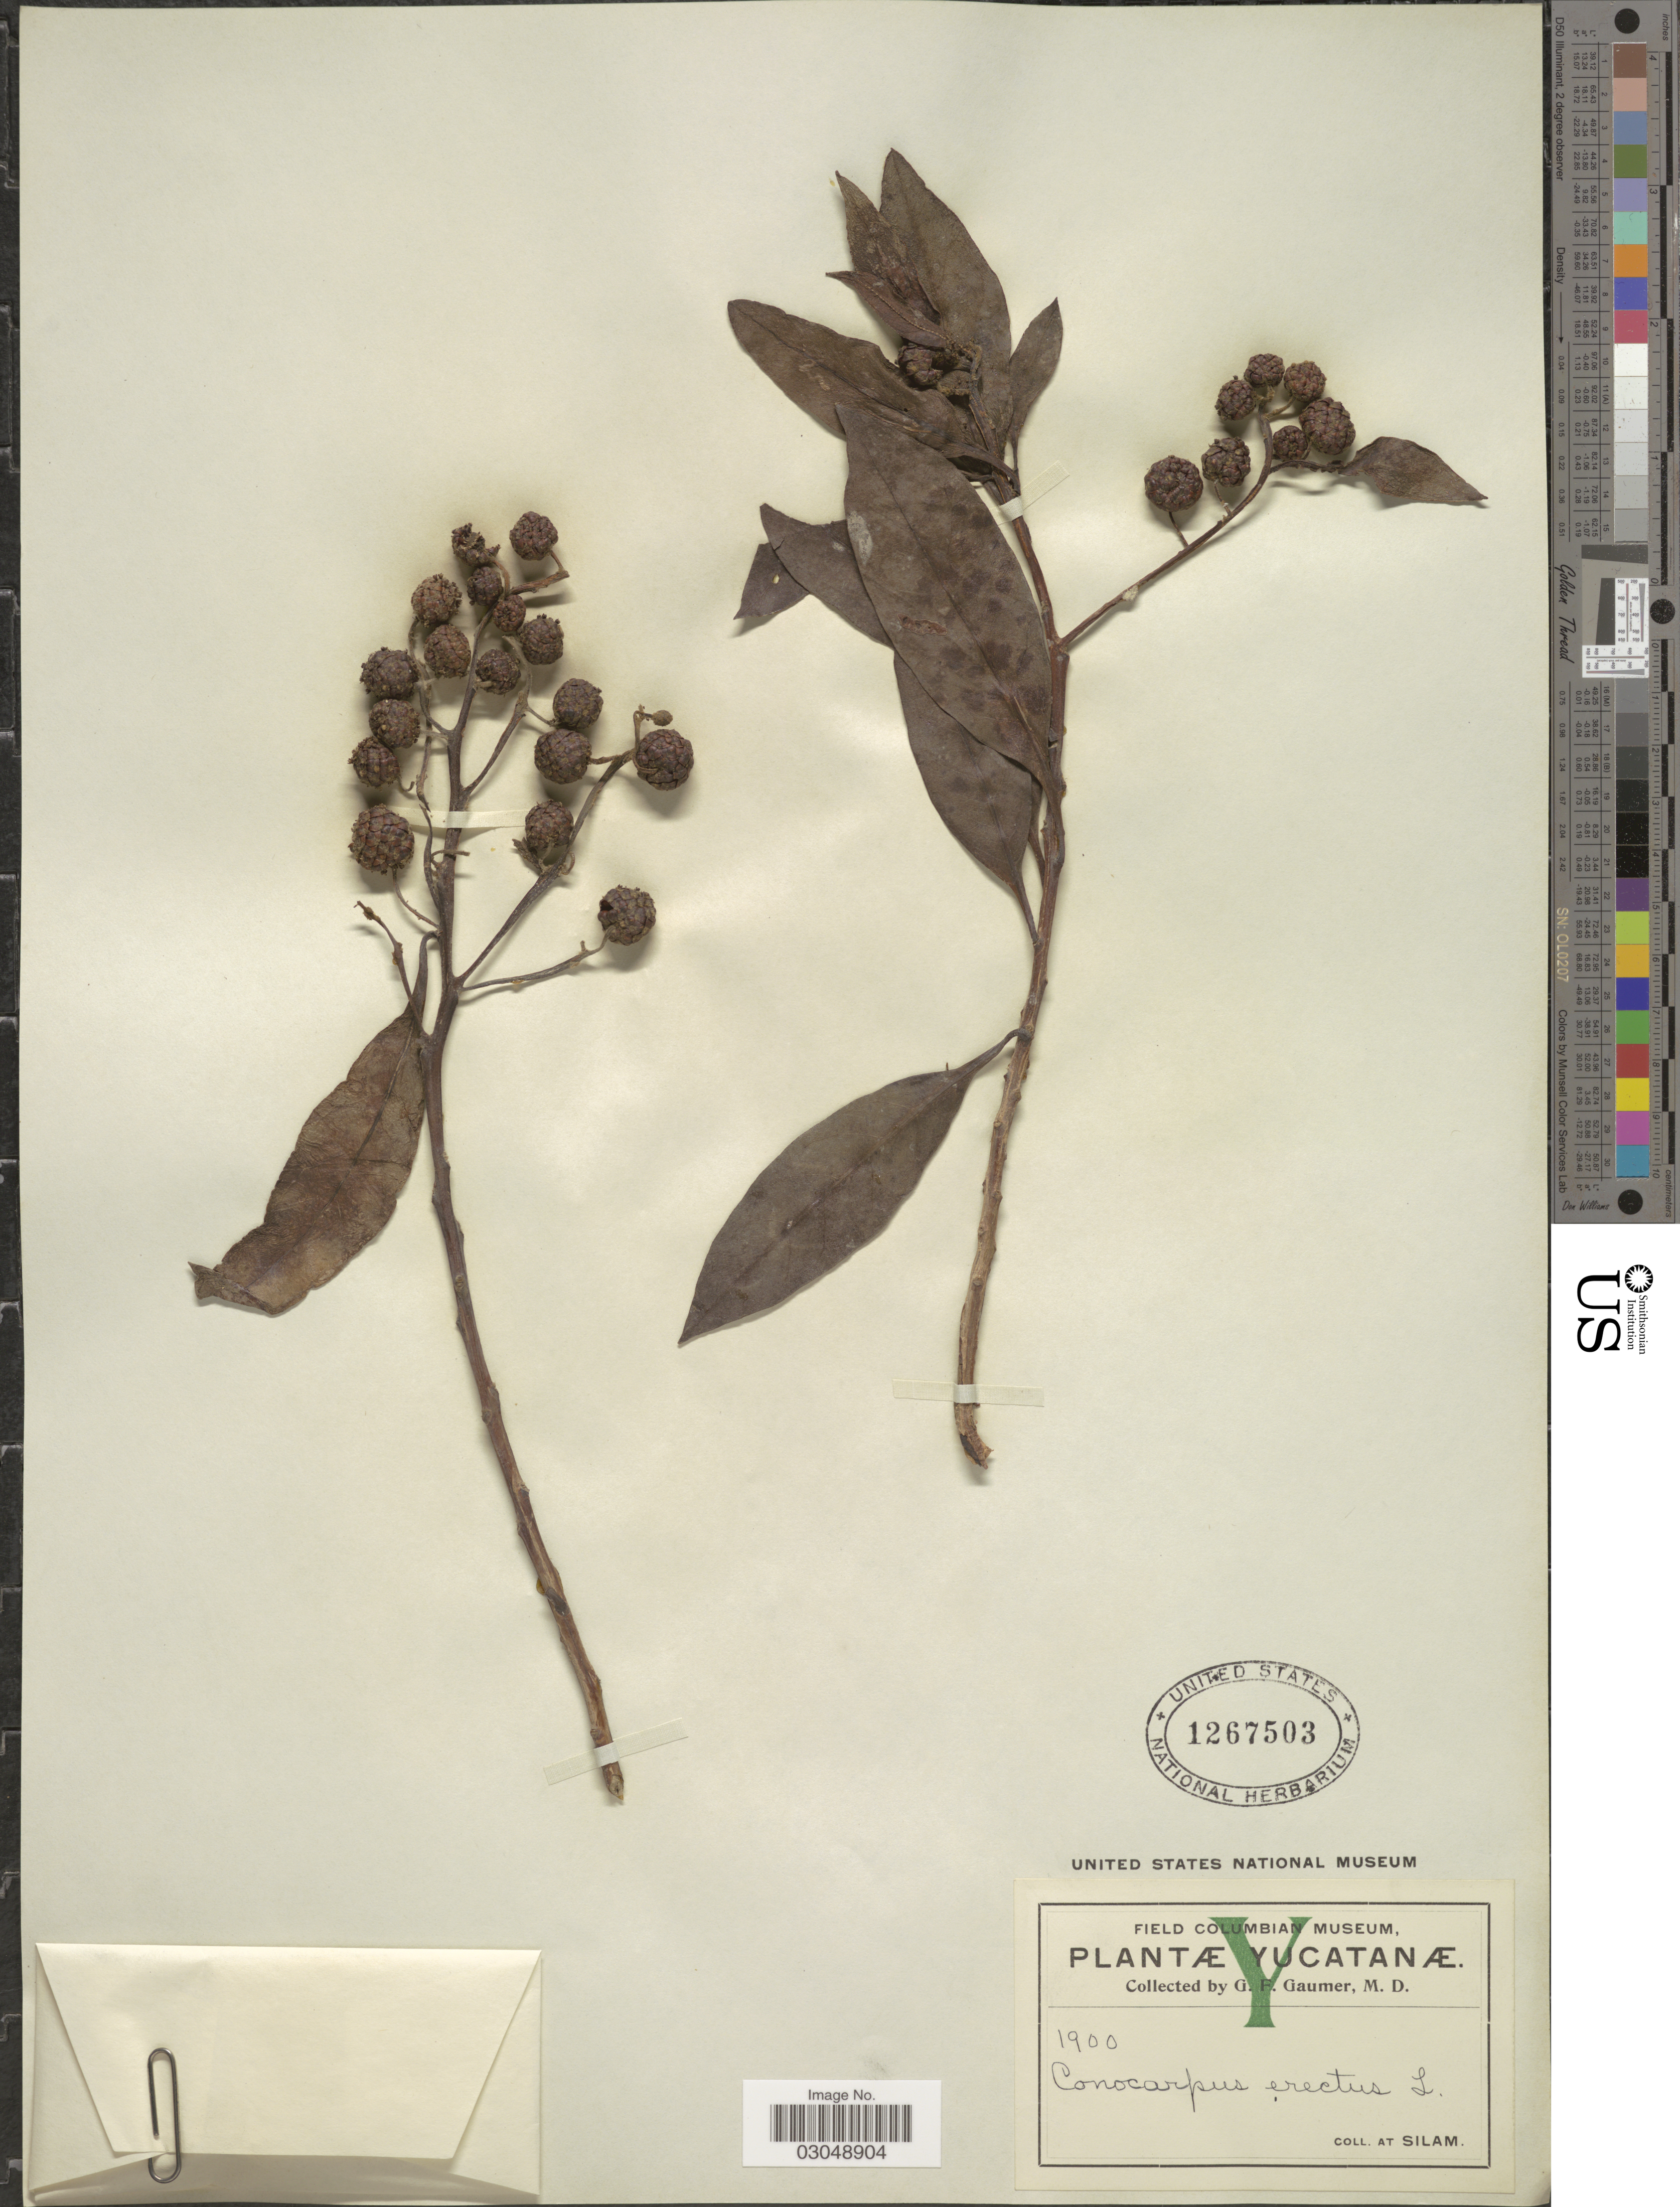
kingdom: Plantae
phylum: Tracheophyta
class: Magnoliopsida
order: Myrtales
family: Combretaceae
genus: Conocarpus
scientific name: Conocarpus erectus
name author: L.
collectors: G. F. Gaumer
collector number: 1900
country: Mexico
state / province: Yucatán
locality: At Silam.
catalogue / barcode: US 1267503